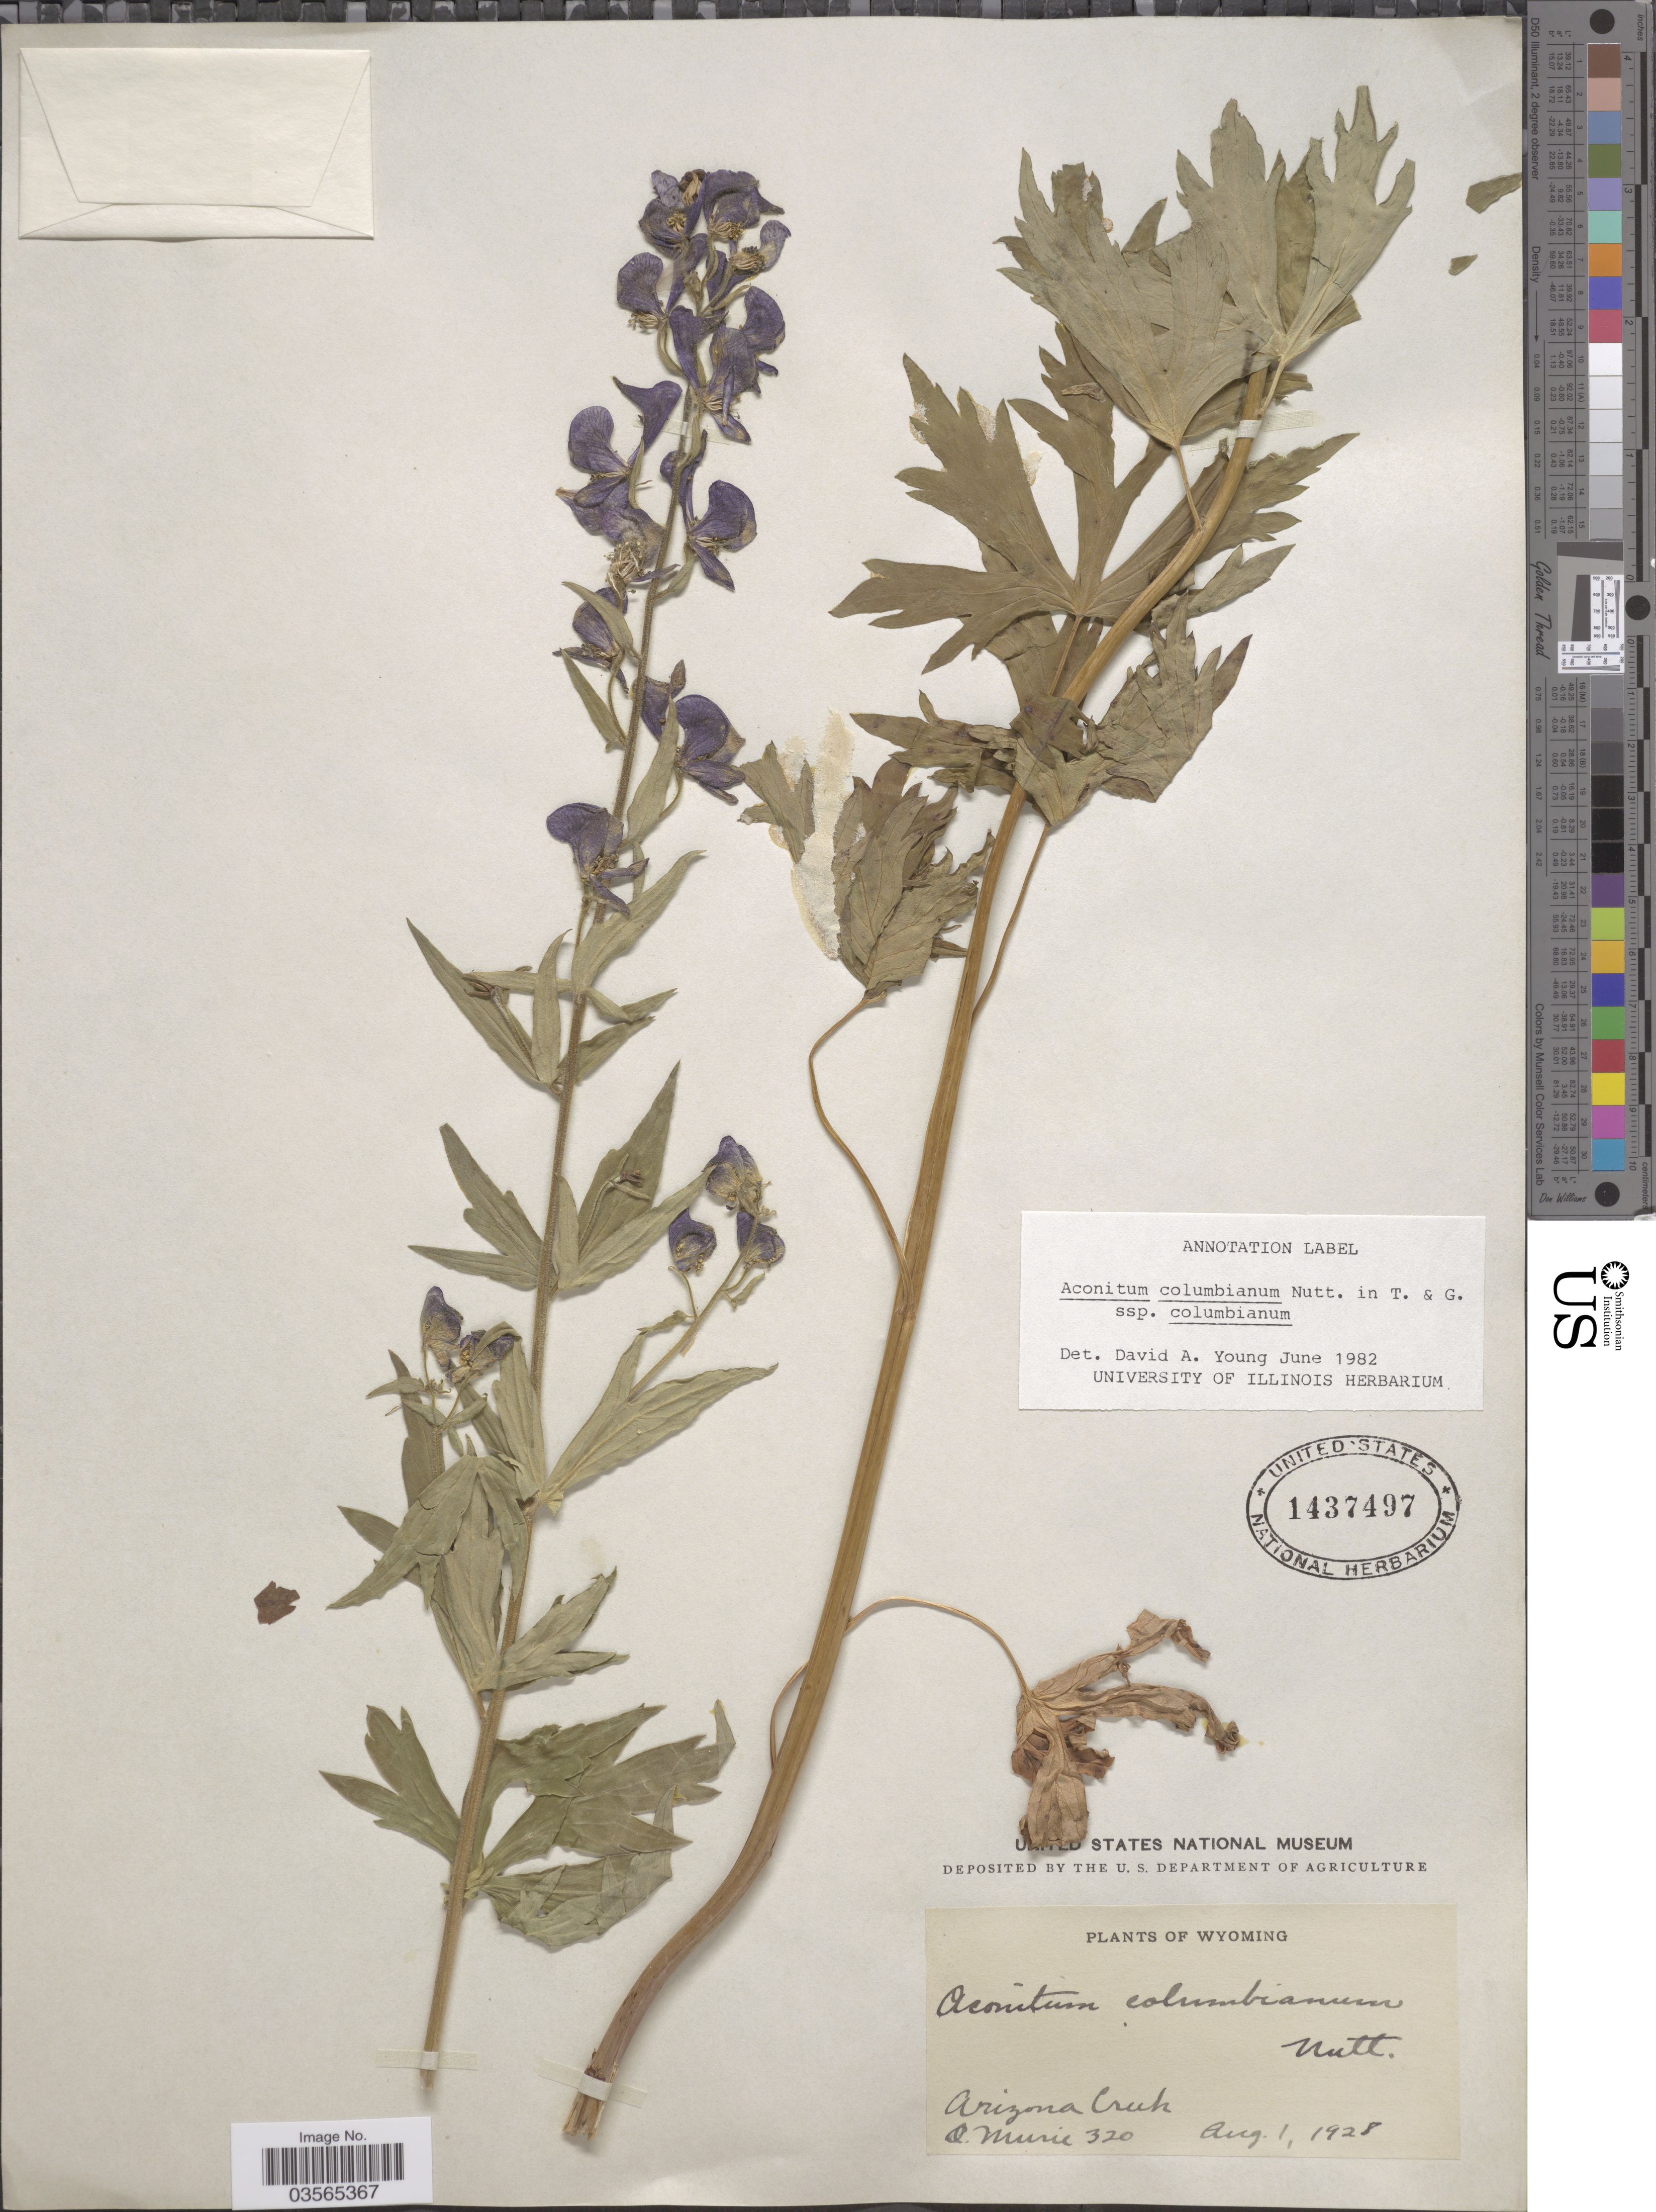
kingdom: Plantae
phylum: Tracheophyta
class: Magnoliopsida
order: Ranunculales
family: Ranunculaceae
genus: Aconitum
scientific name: Aconitum columbianum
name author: Nutt.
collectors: O. Murie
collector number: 320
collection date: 1928-08-01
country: United States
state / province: Wyoming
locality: Arizona Creek.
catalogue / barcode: US 1437497